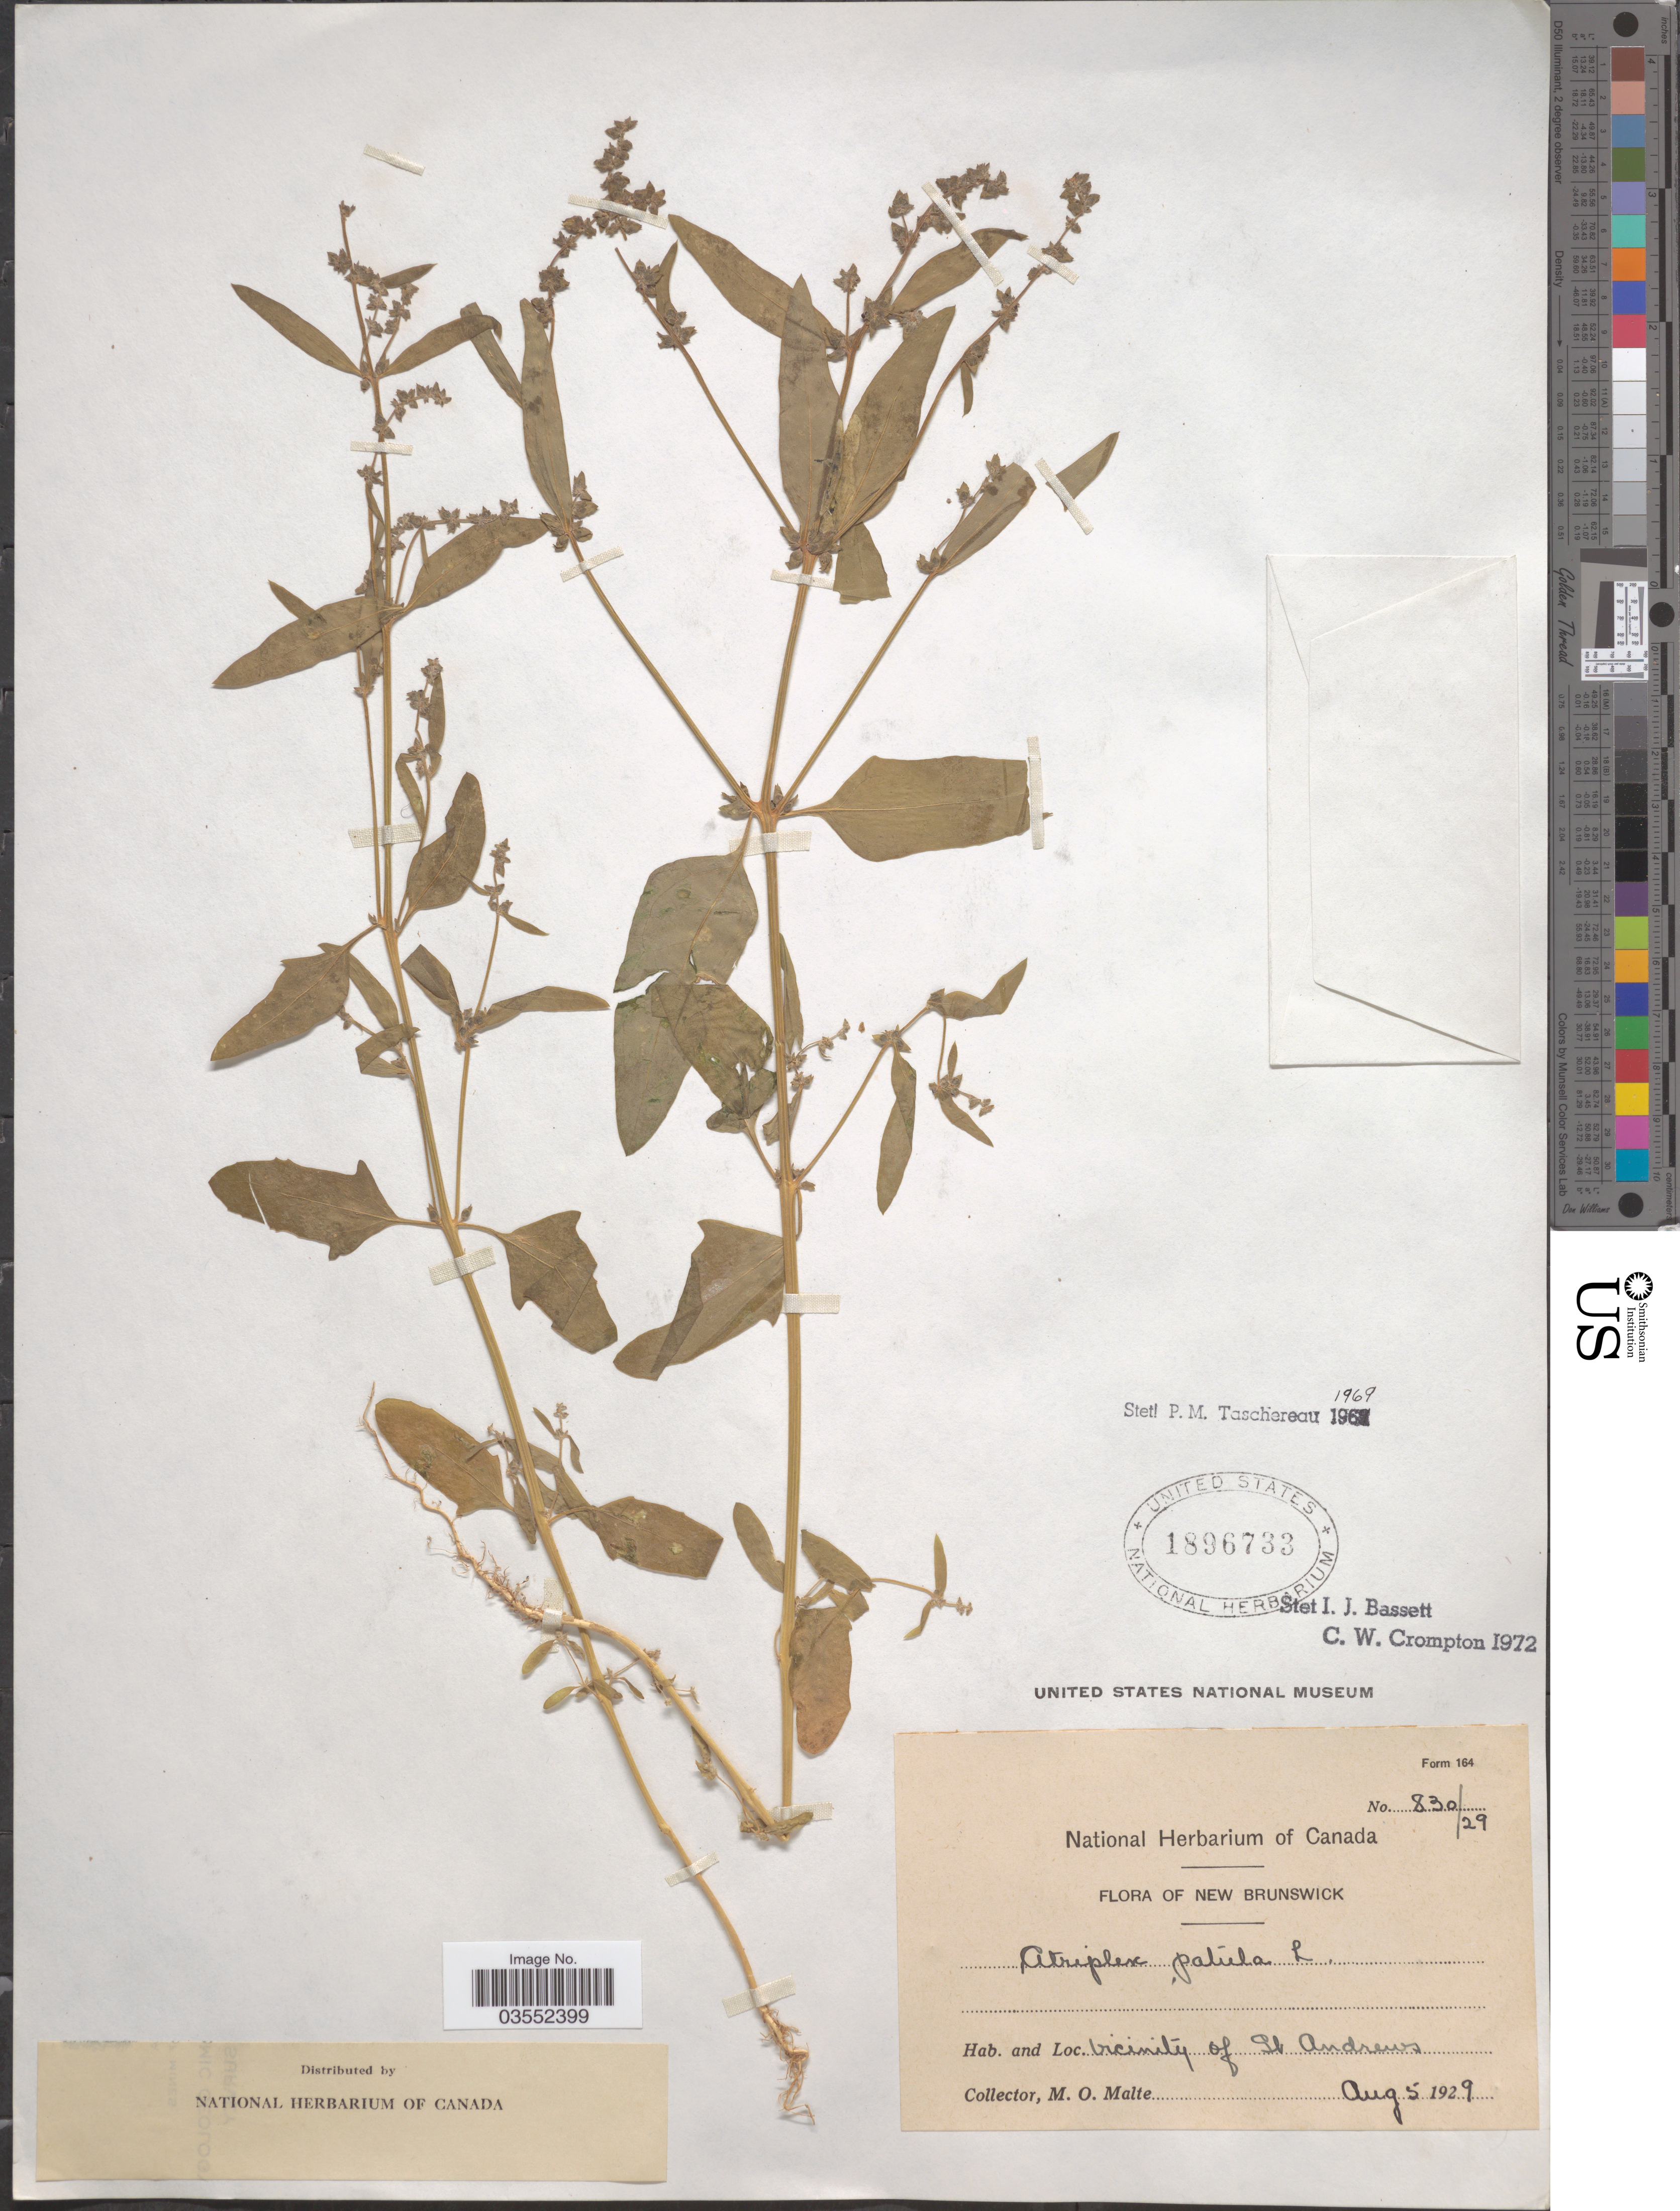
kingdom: Plantae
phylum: Tracheophyta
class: Magnoliopsida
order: Caryophyllales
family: Amaranthaceae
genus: Atriplex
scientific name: Atriplex patula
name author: L.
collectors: M. O. Malte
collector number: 830/29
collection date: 1929-08-05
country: Canada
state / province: New Brunswick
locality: Vicinity of Pt. Andrews.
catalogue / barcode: US 1896733